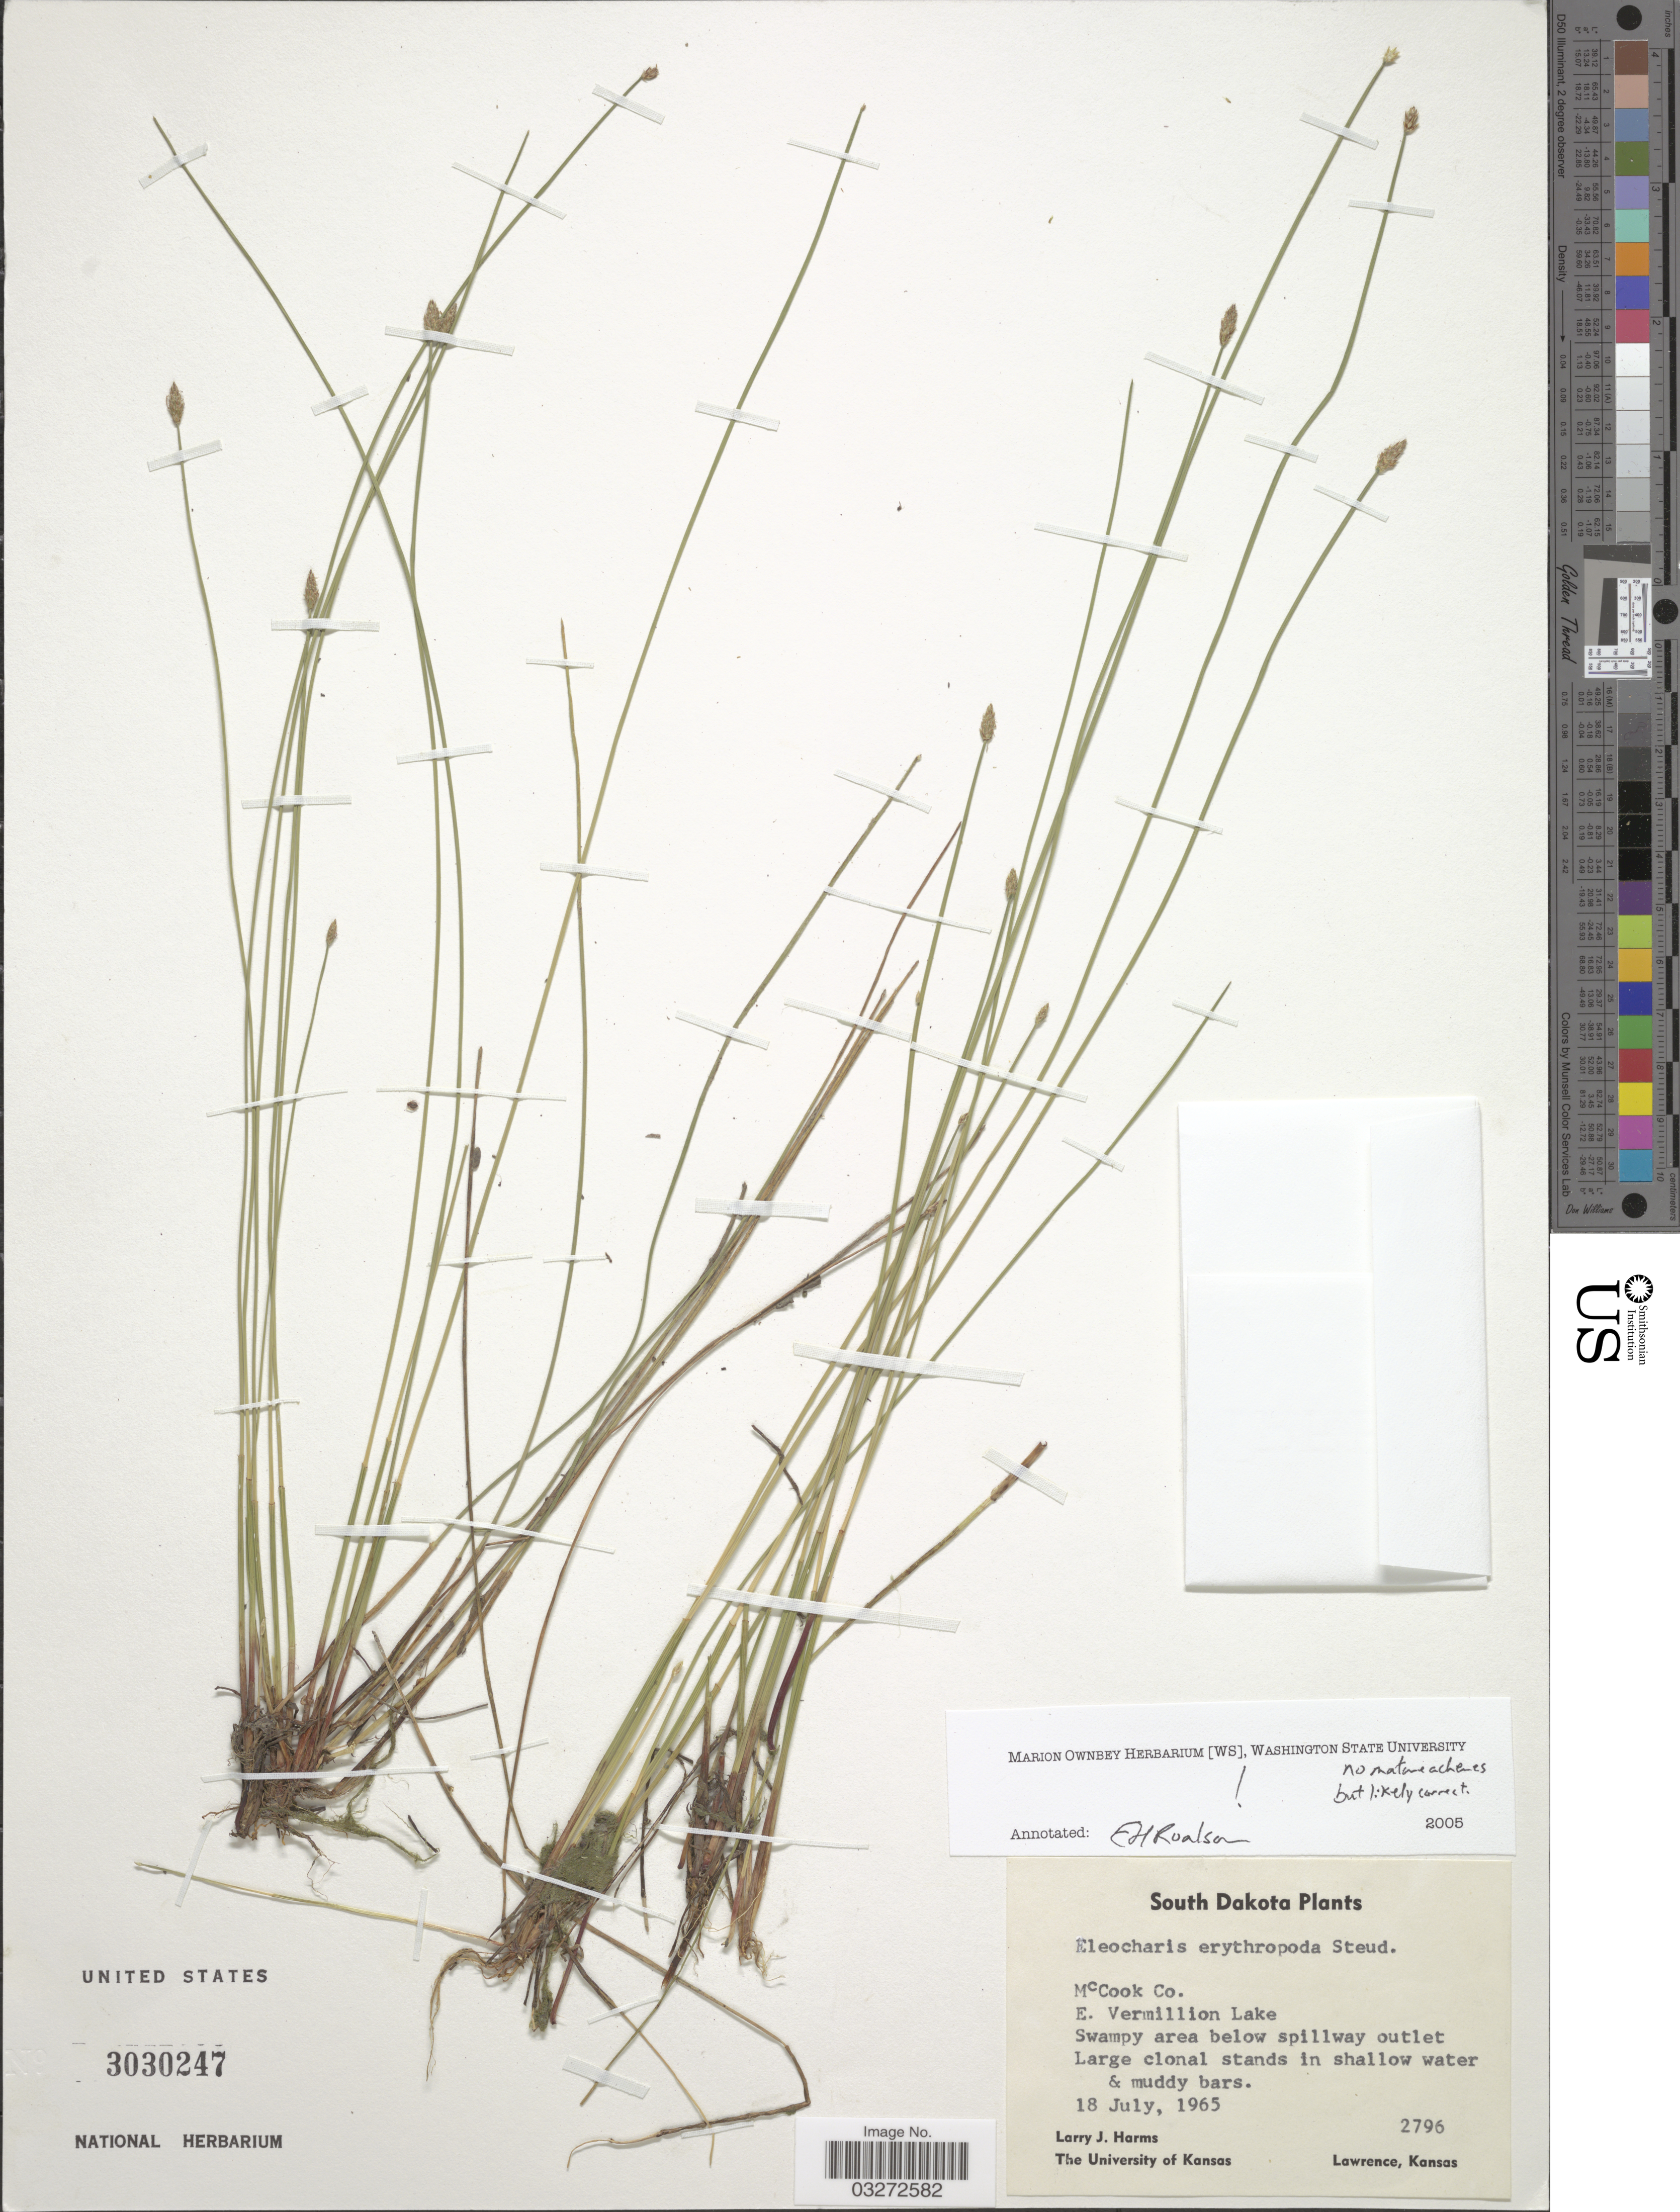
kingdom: Plantae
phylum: Tracheophyta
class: Liliopsida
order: Poales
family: Cyperaceae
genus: Eleocharis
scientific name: Eleocharis erythropoda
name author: Steud.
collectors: L. Harms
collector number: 2796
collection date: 1965-07-18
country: United States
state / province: South Dakota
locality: McCook Co. E. Vermillion Lake.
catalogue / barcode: US 3030247